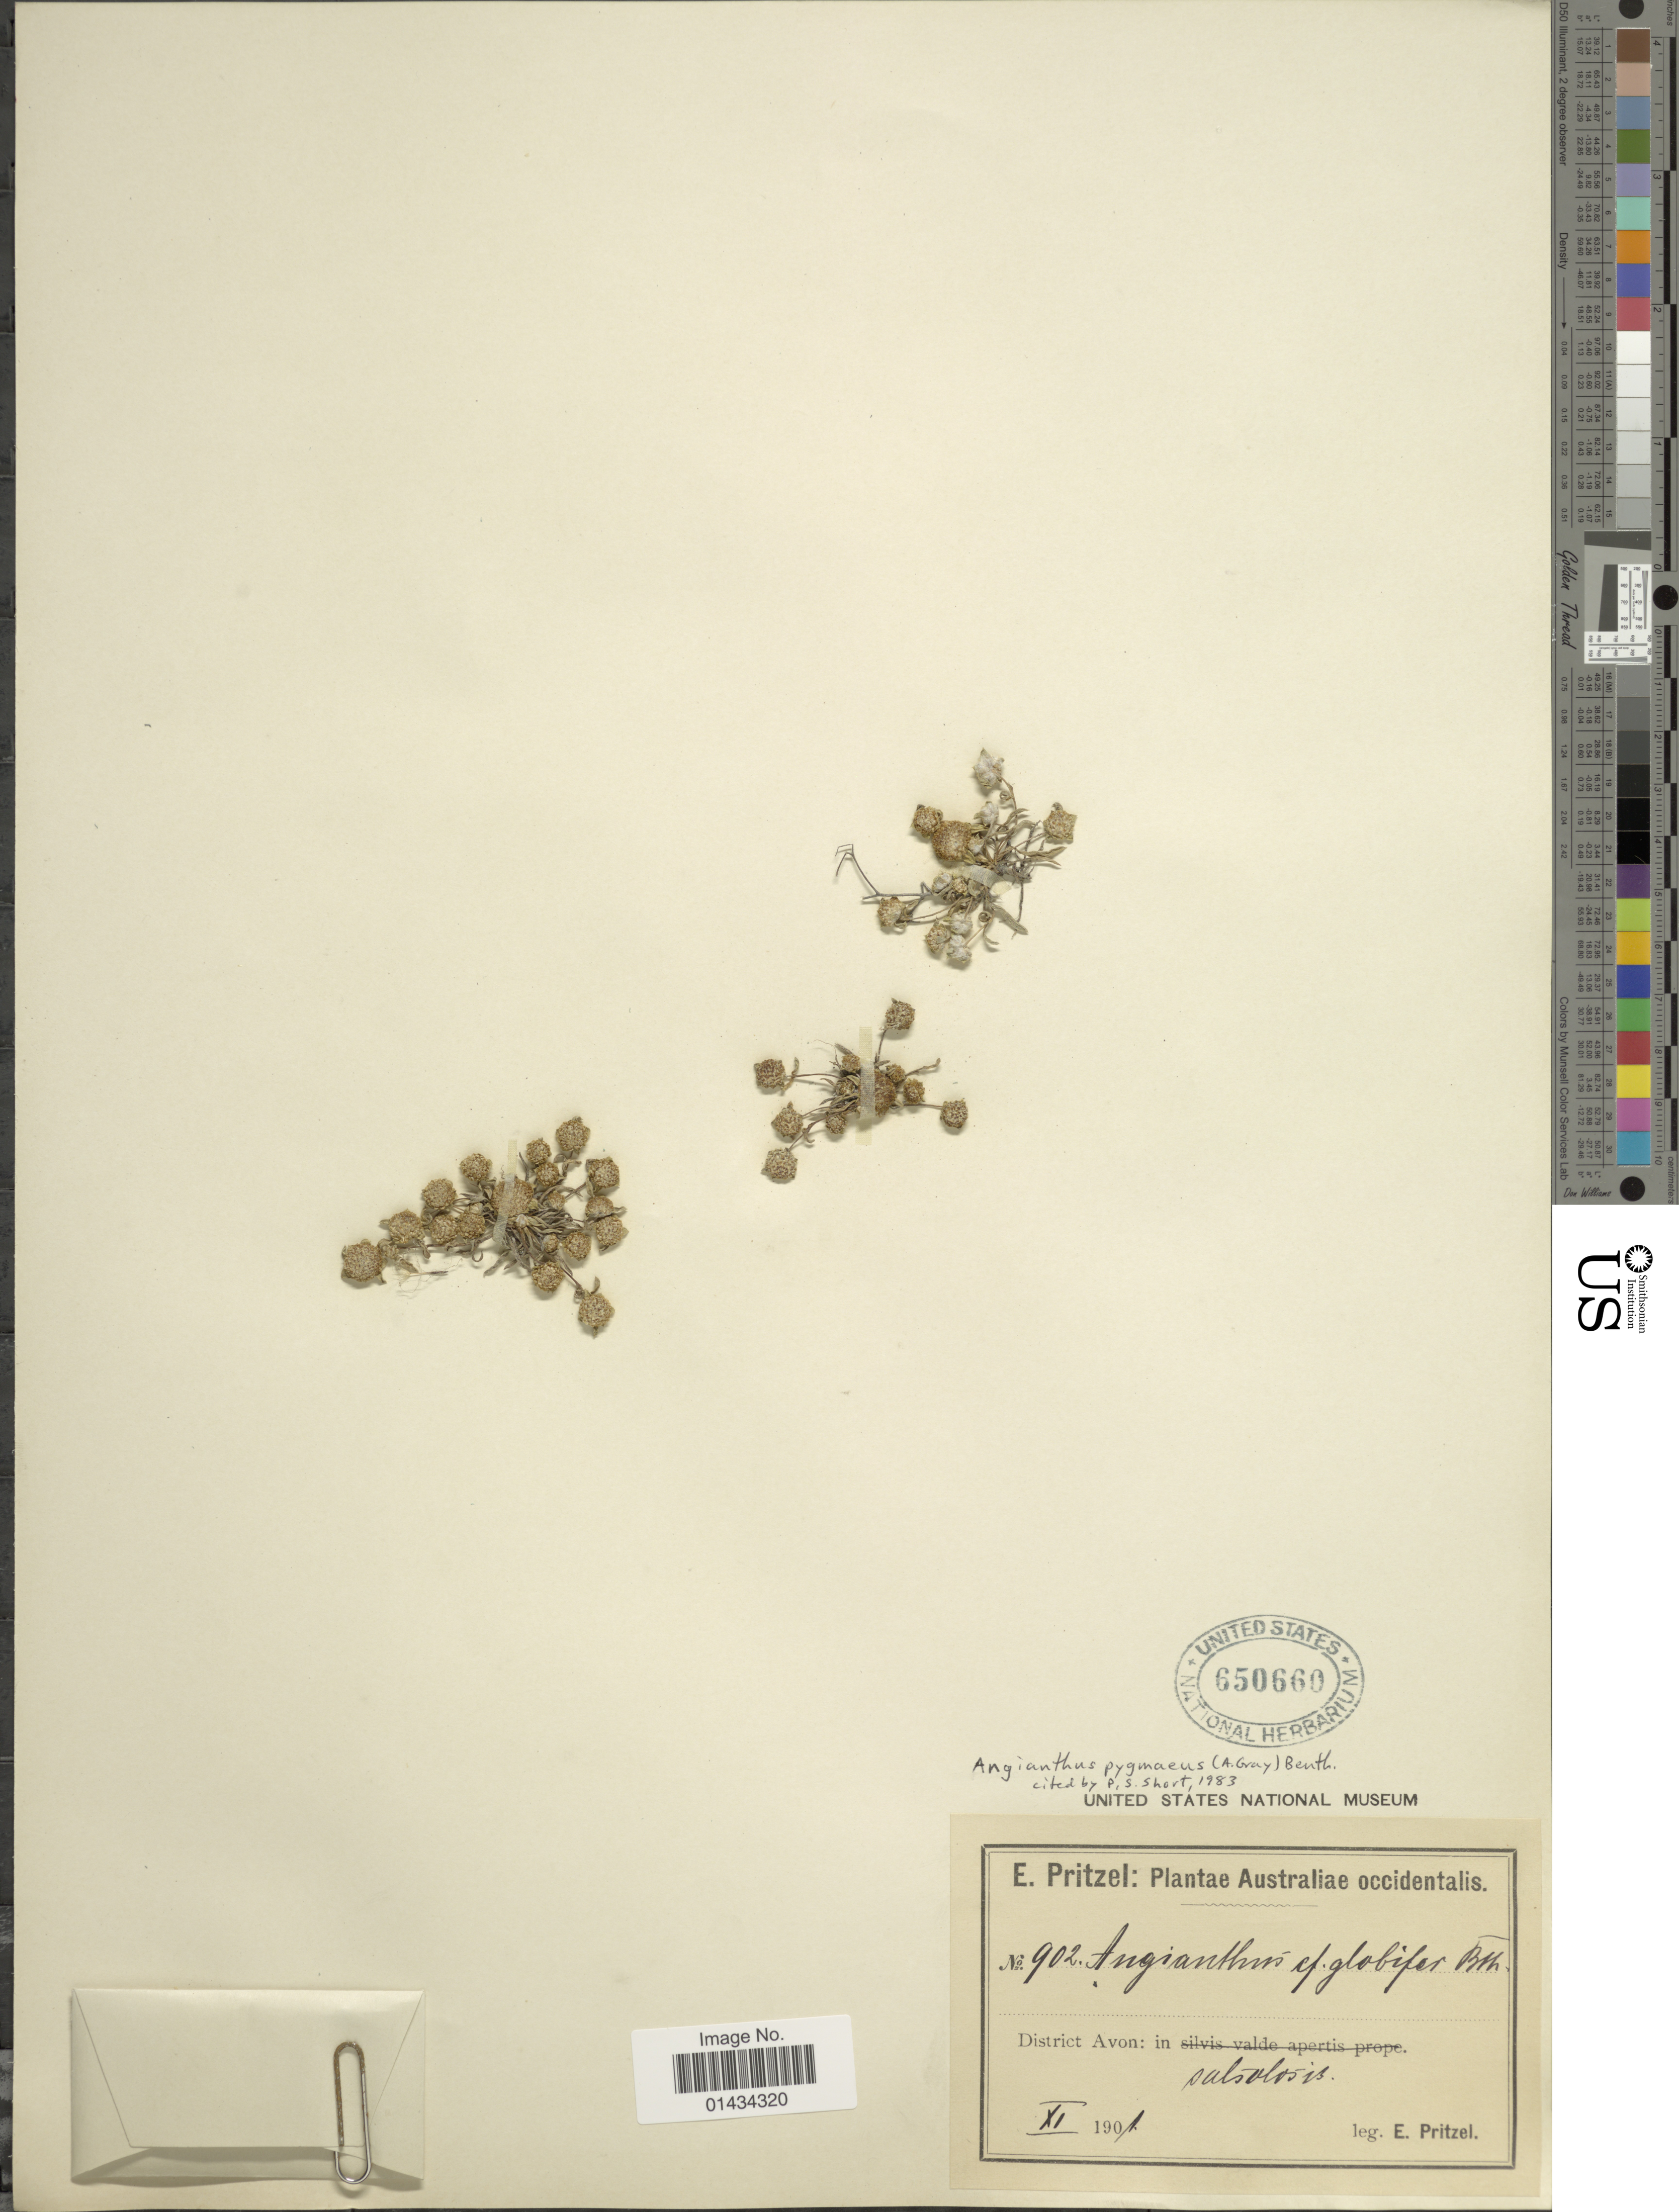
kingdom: Plantae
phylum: Tracheophyta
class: Magnoliopsida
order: Asterales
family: Asteraceae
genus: Angianthus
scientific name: Angianthus pygmaeus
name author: (A. Gray) Benth.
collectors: E. G. Pritzel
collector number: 902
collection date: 1901-11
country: Australia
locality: District Avon: in salsolosis.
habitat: in salsolosis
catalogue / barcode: US 650660